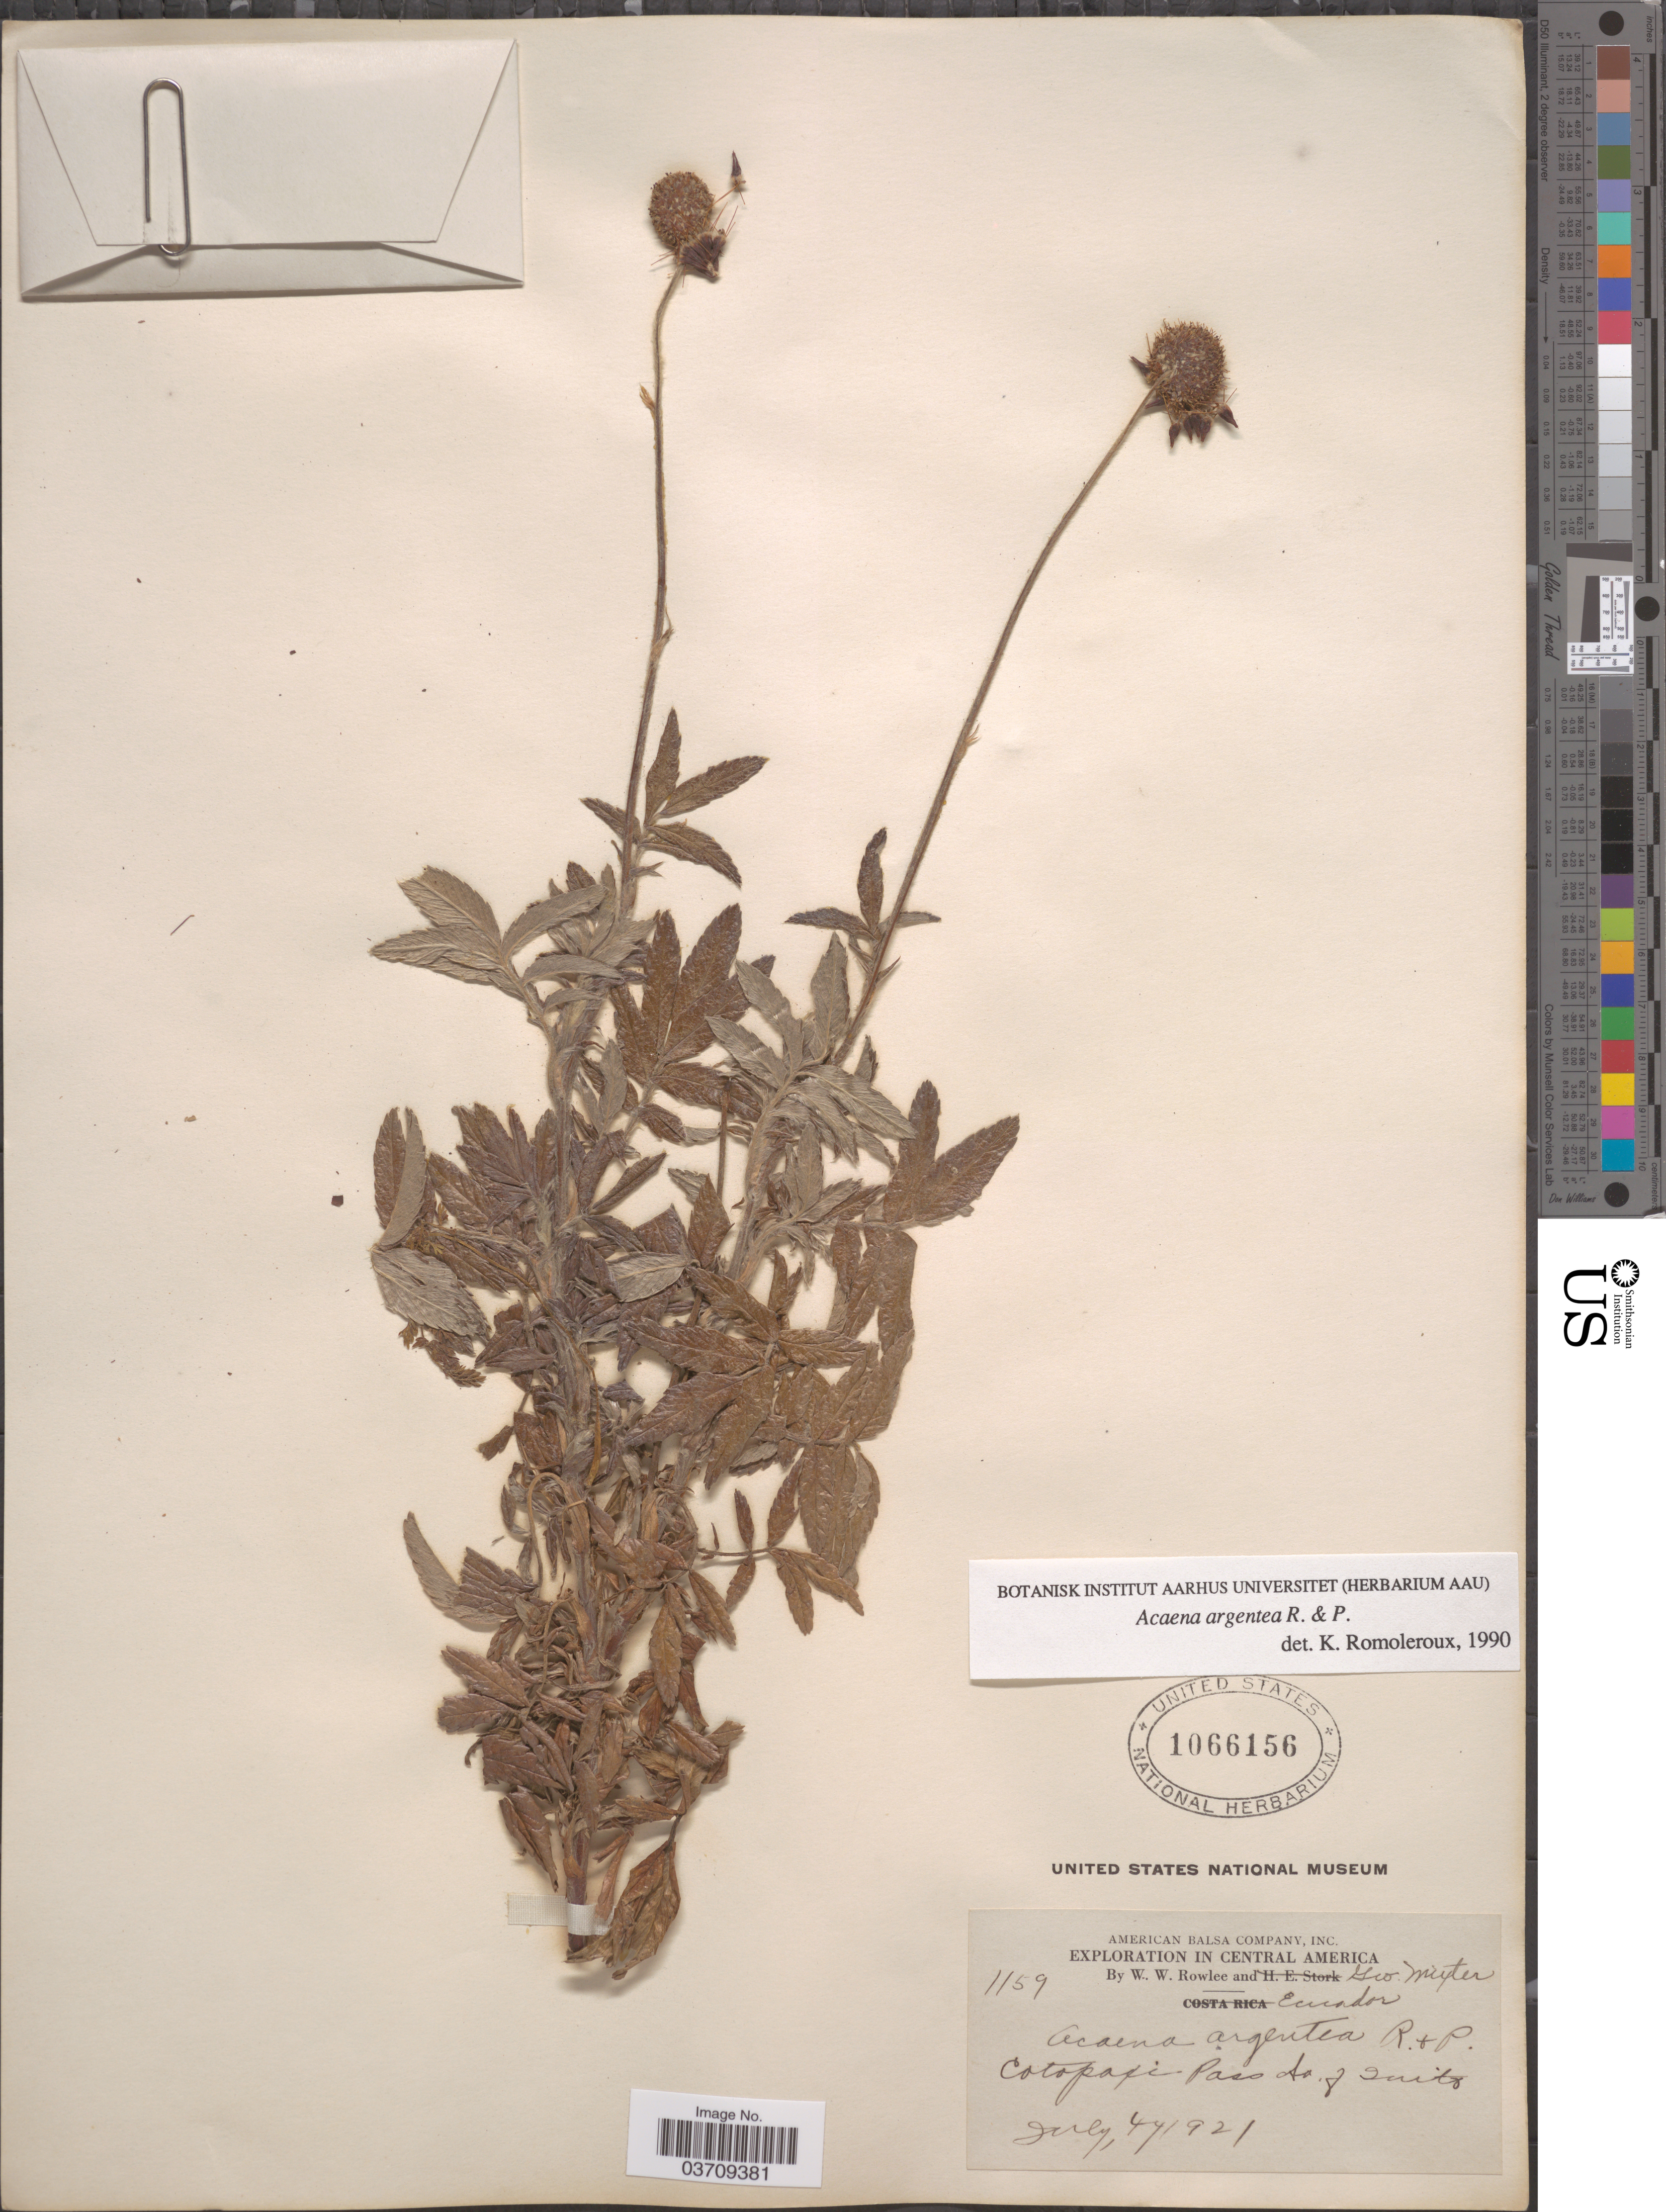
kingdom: Plantae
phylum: Tracheophyta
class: Magnoliopsida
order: Rosales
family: Rosaceae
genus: Acaena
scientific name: Acaena cylindristachya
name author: Ruiz & Pav.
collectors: W. W. Rowlee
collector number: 1159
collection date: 1921-07-17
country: Ecuador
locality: Cotopaxi Pass Aa [interpreted] of Quito.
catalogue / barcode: US 1066156